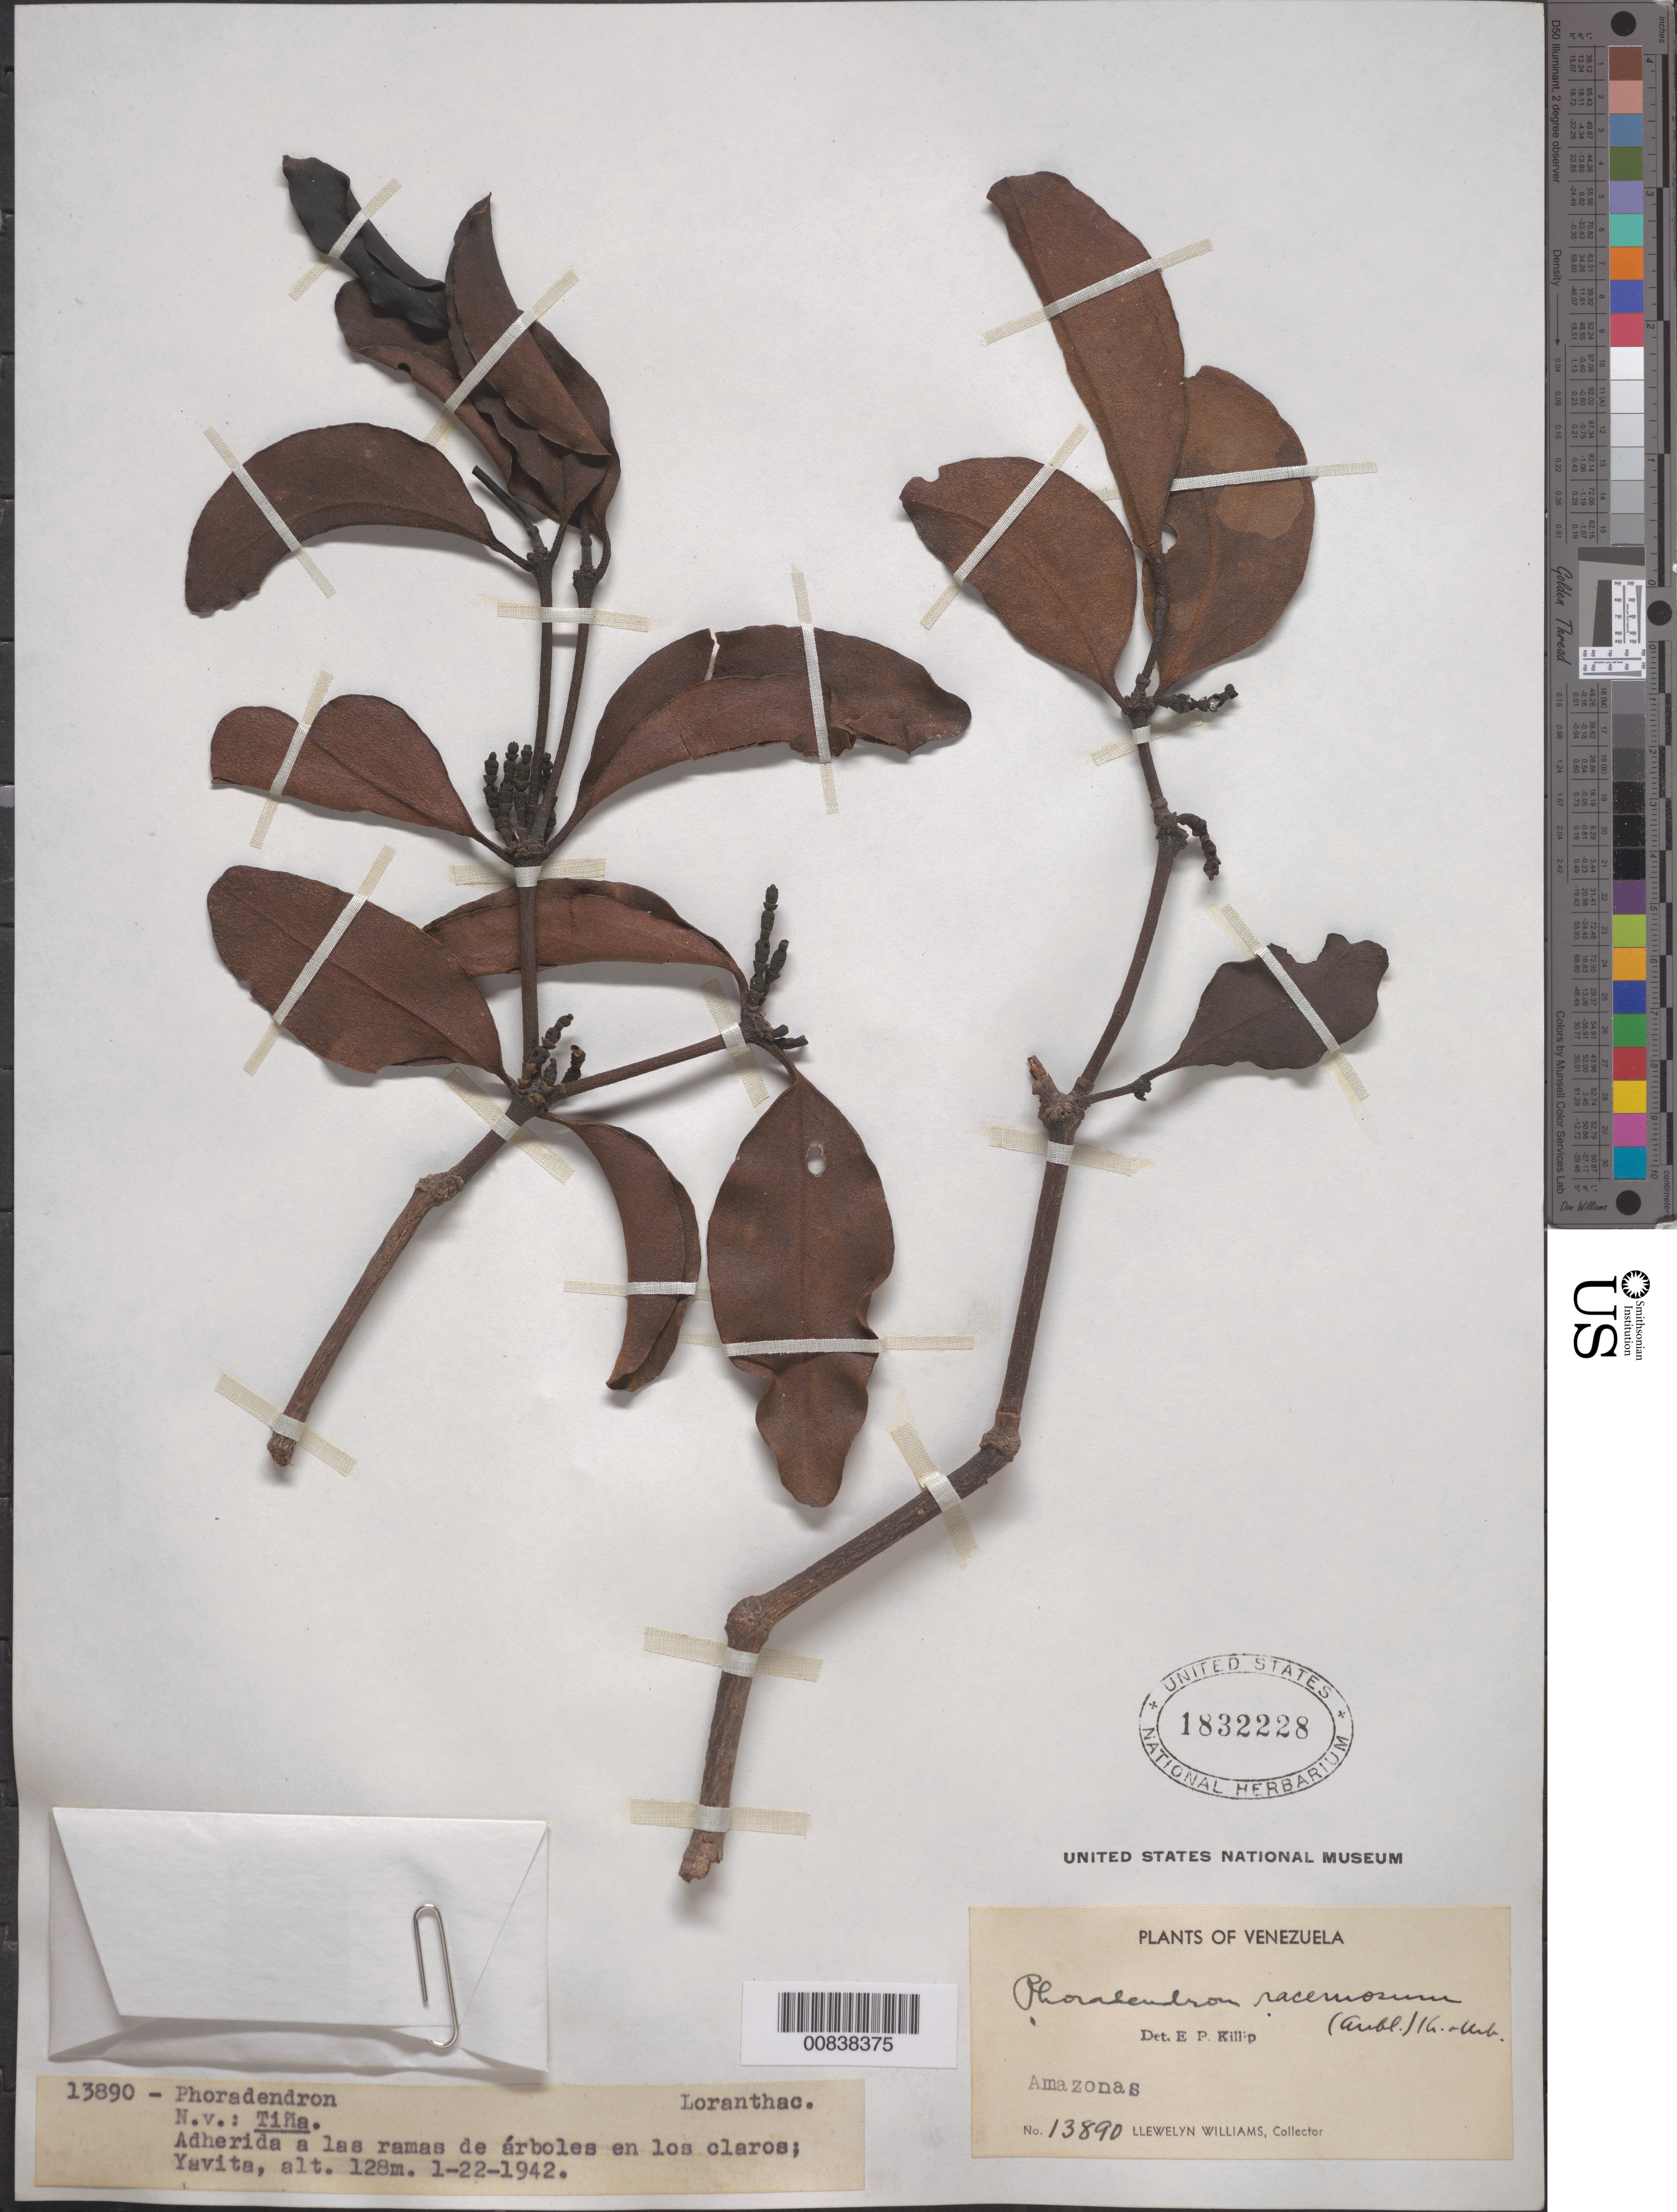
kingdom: Plantae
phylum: Tracheophyta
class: Magnoliopsida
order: Santalales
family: Viscaceae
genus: Phoradendron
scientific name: Phoradendron racemosum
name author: (Aubl.) Krug & Urb.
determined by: Killip, Ellsworth P.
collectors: Ll. Williams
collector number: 13890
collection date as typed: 22-Jan-42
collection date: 1942-01-22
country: Venezuela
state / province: Amazonas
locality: Yavita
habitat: Adheria a las ramas de arboles en los claros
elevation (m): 128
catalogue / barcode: US 1832228